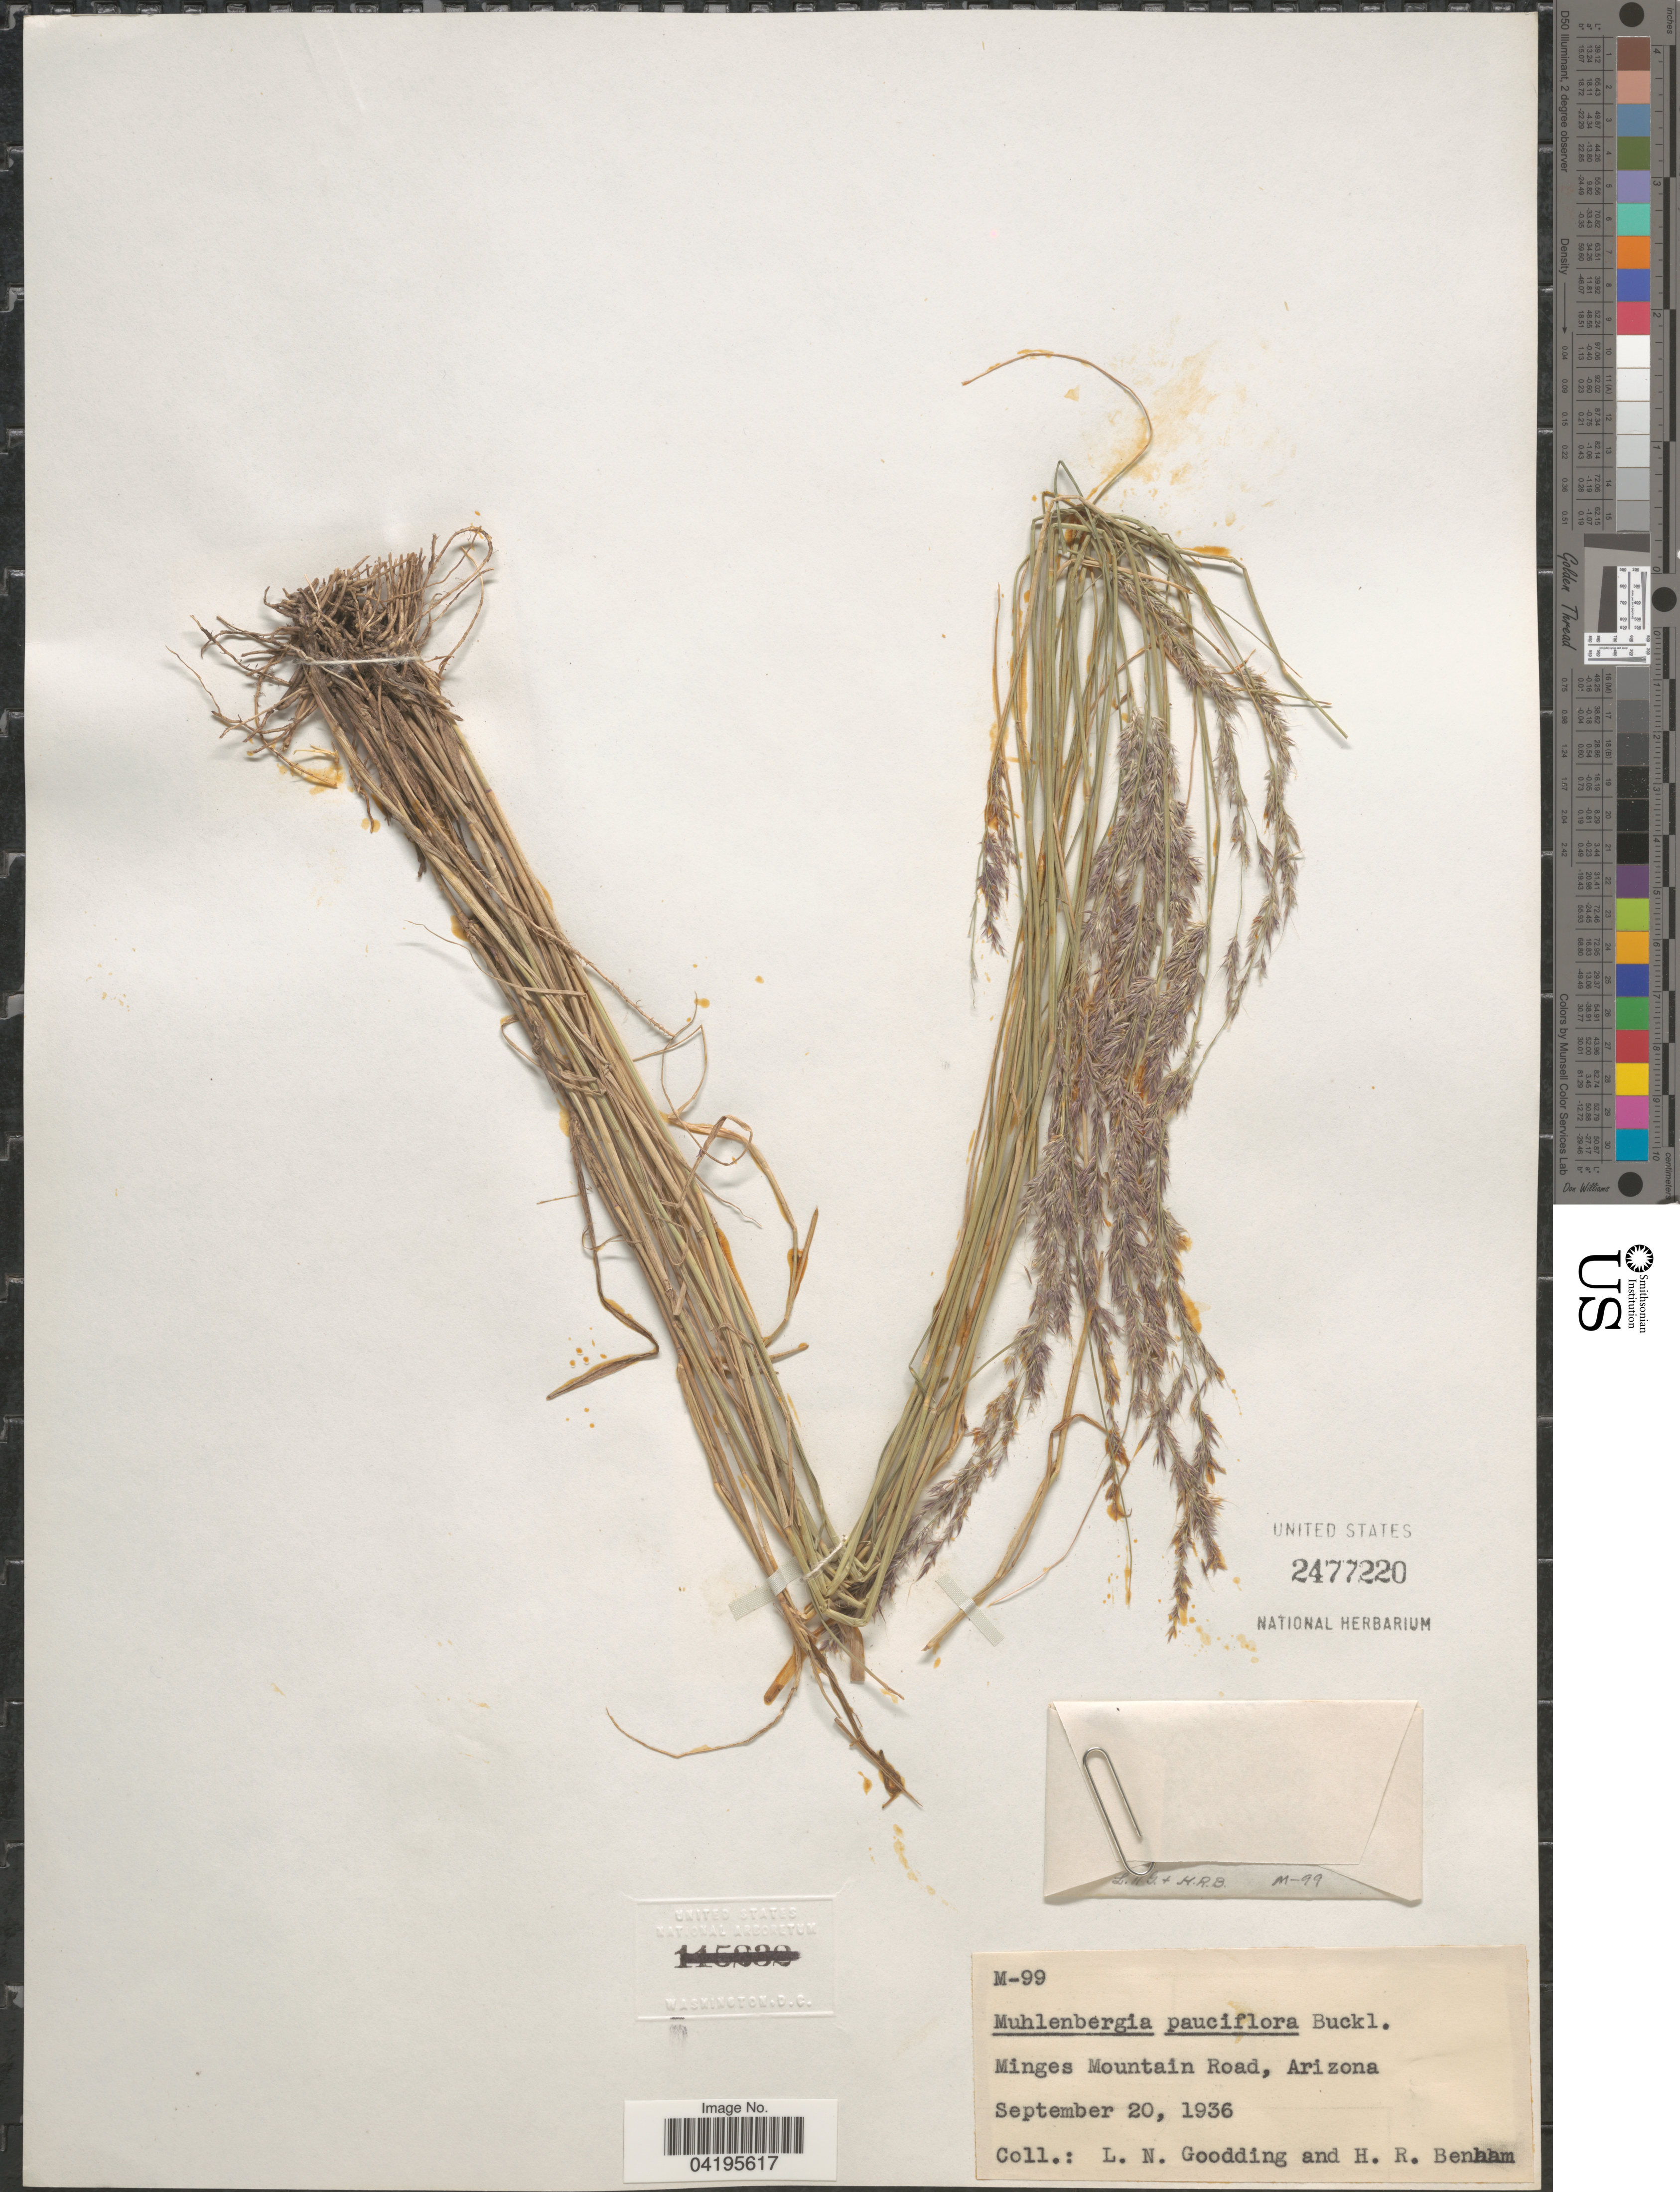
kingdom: Plantae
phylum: Tracheophyta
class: Liliopsida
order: Poales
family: Poaceae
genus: Muhlenbergia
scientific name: Muhlenbergia pauciflora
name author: Buckley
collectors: L. N. Goodding & H. Benham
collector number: M-99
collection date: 1936-09-20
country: United States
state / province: Arizona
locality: Minges Mountain Road.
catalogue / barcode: US 2477220